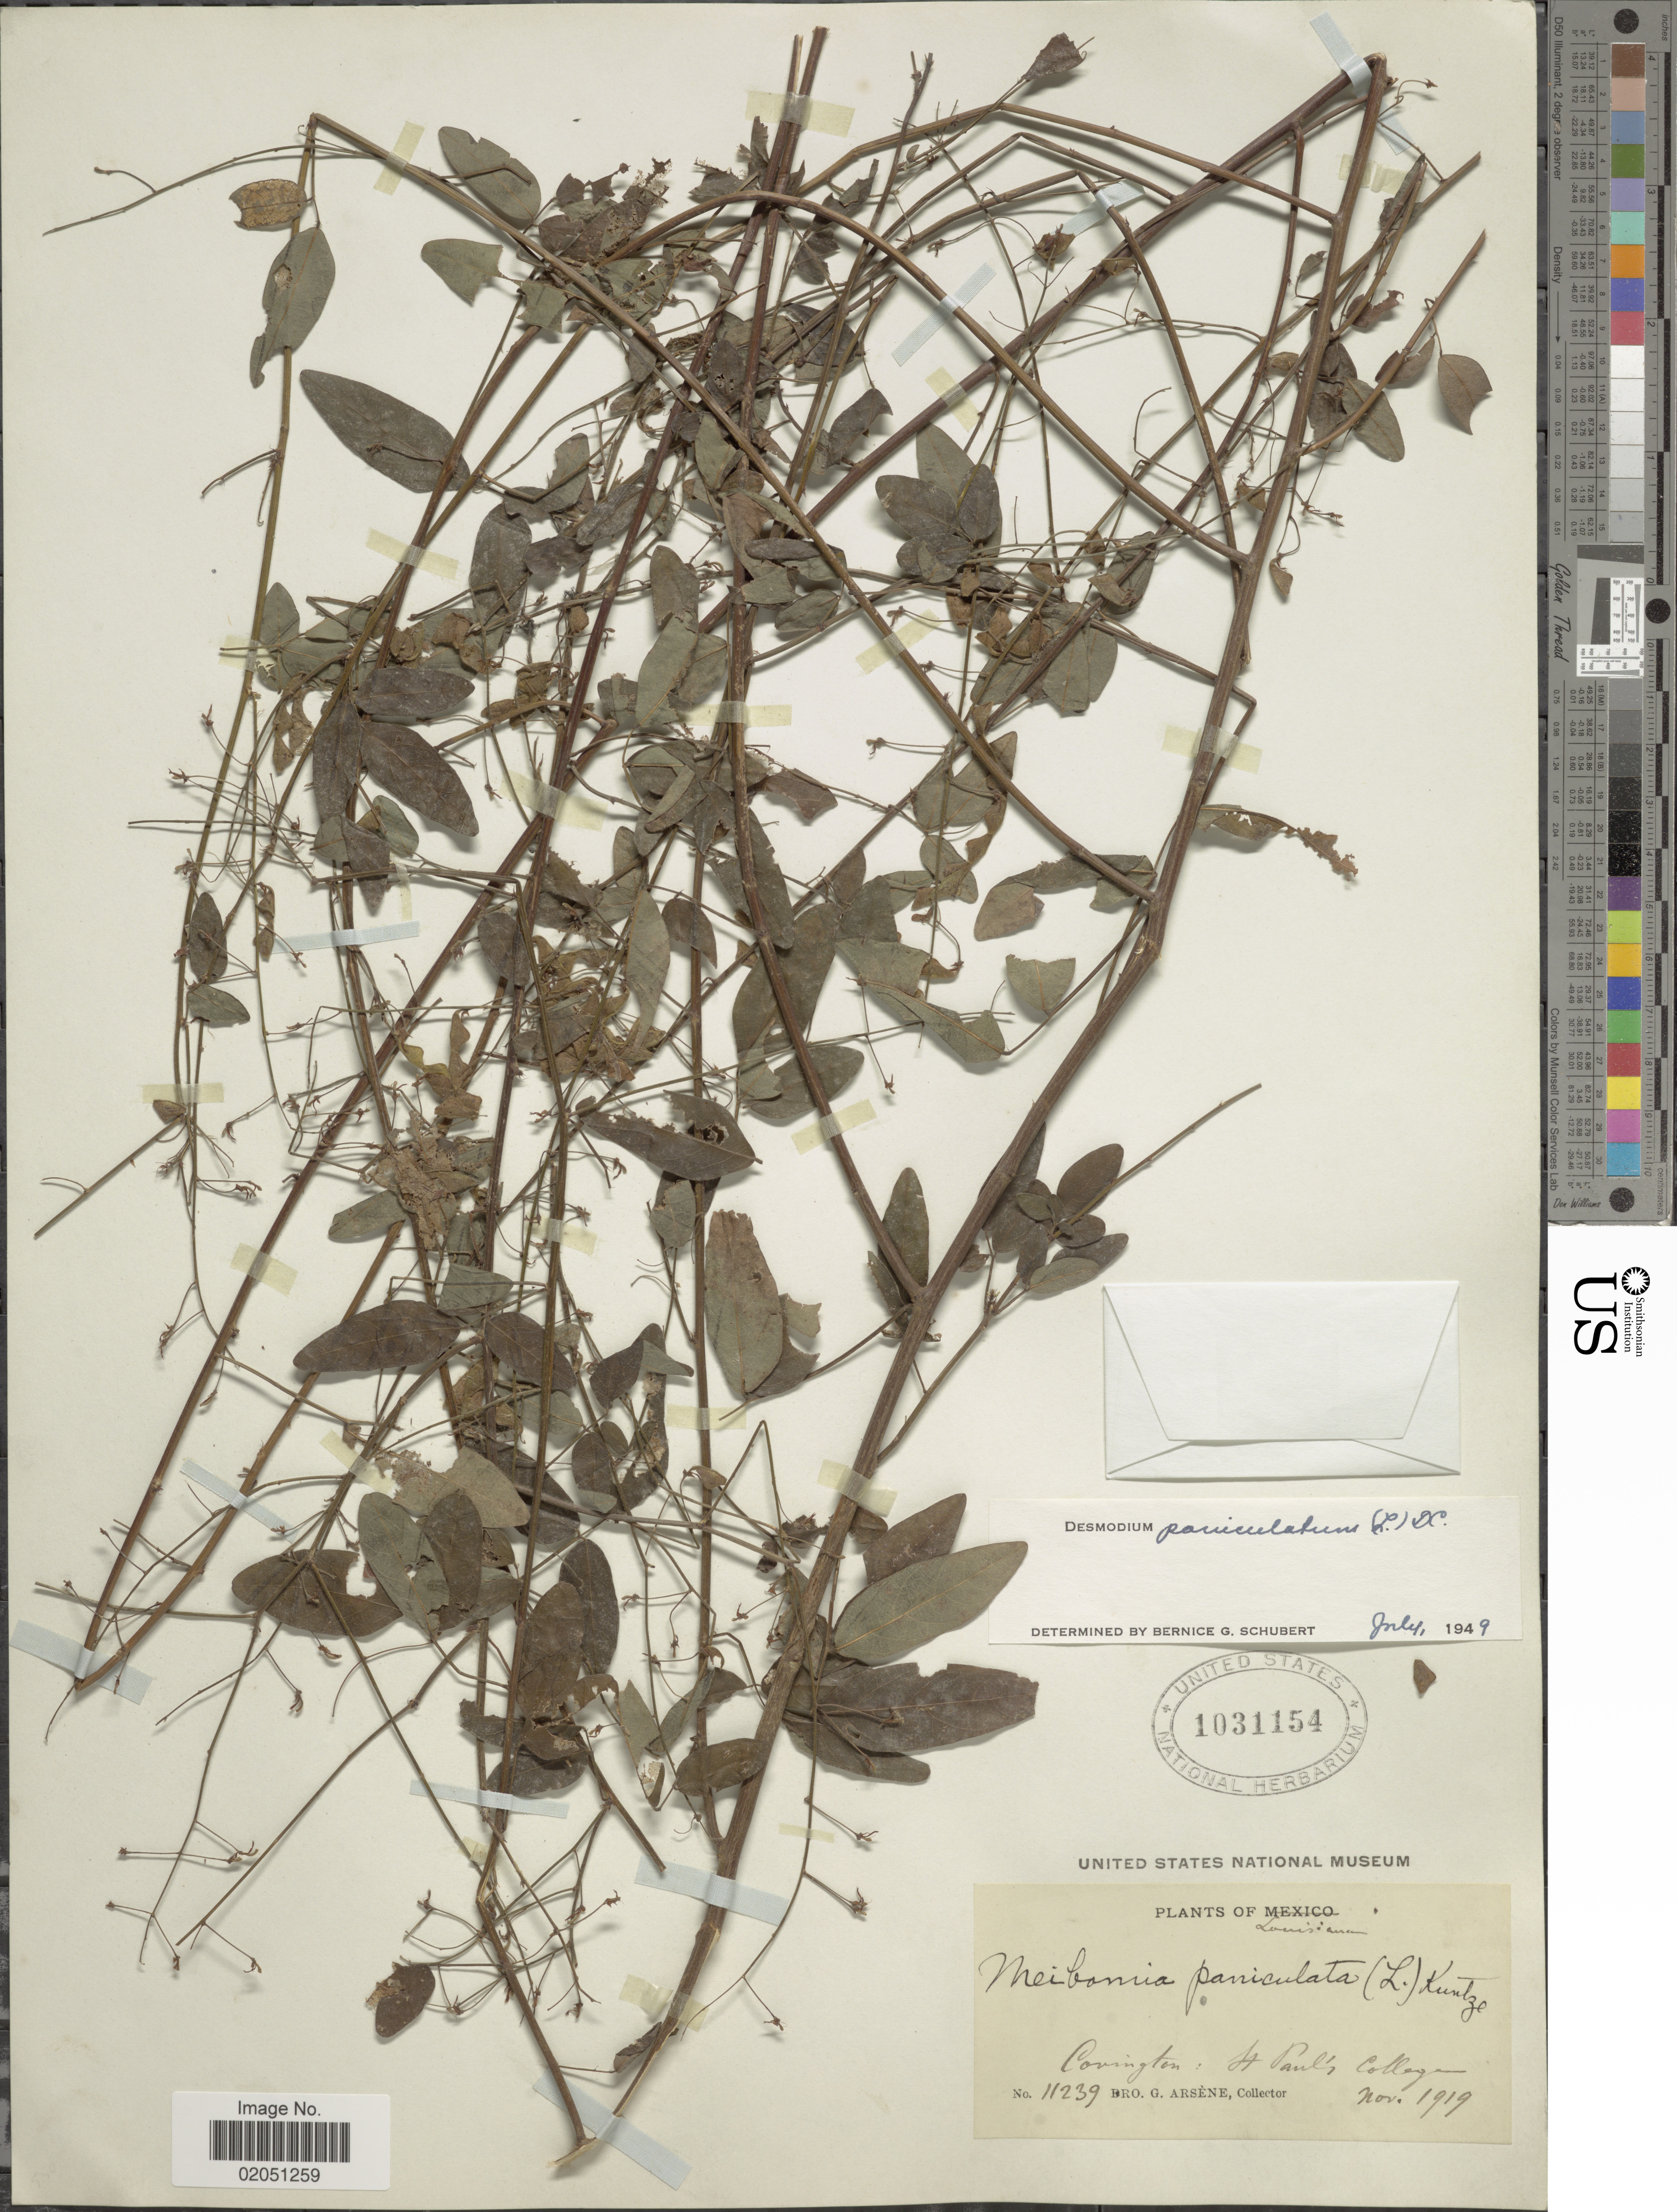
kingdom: Plantae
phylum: Tracheophyta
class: Magnoliopsida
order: Fabales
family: Fabaceae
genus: Desmodium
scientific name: Desmodium paniculatum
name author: (L.) DC.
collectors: Bro. G. Arsène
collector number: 11239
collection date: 1919-11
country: United States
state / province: Louisiana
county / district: St. Tammany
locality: St. Paul's College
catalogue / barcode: US 1031154